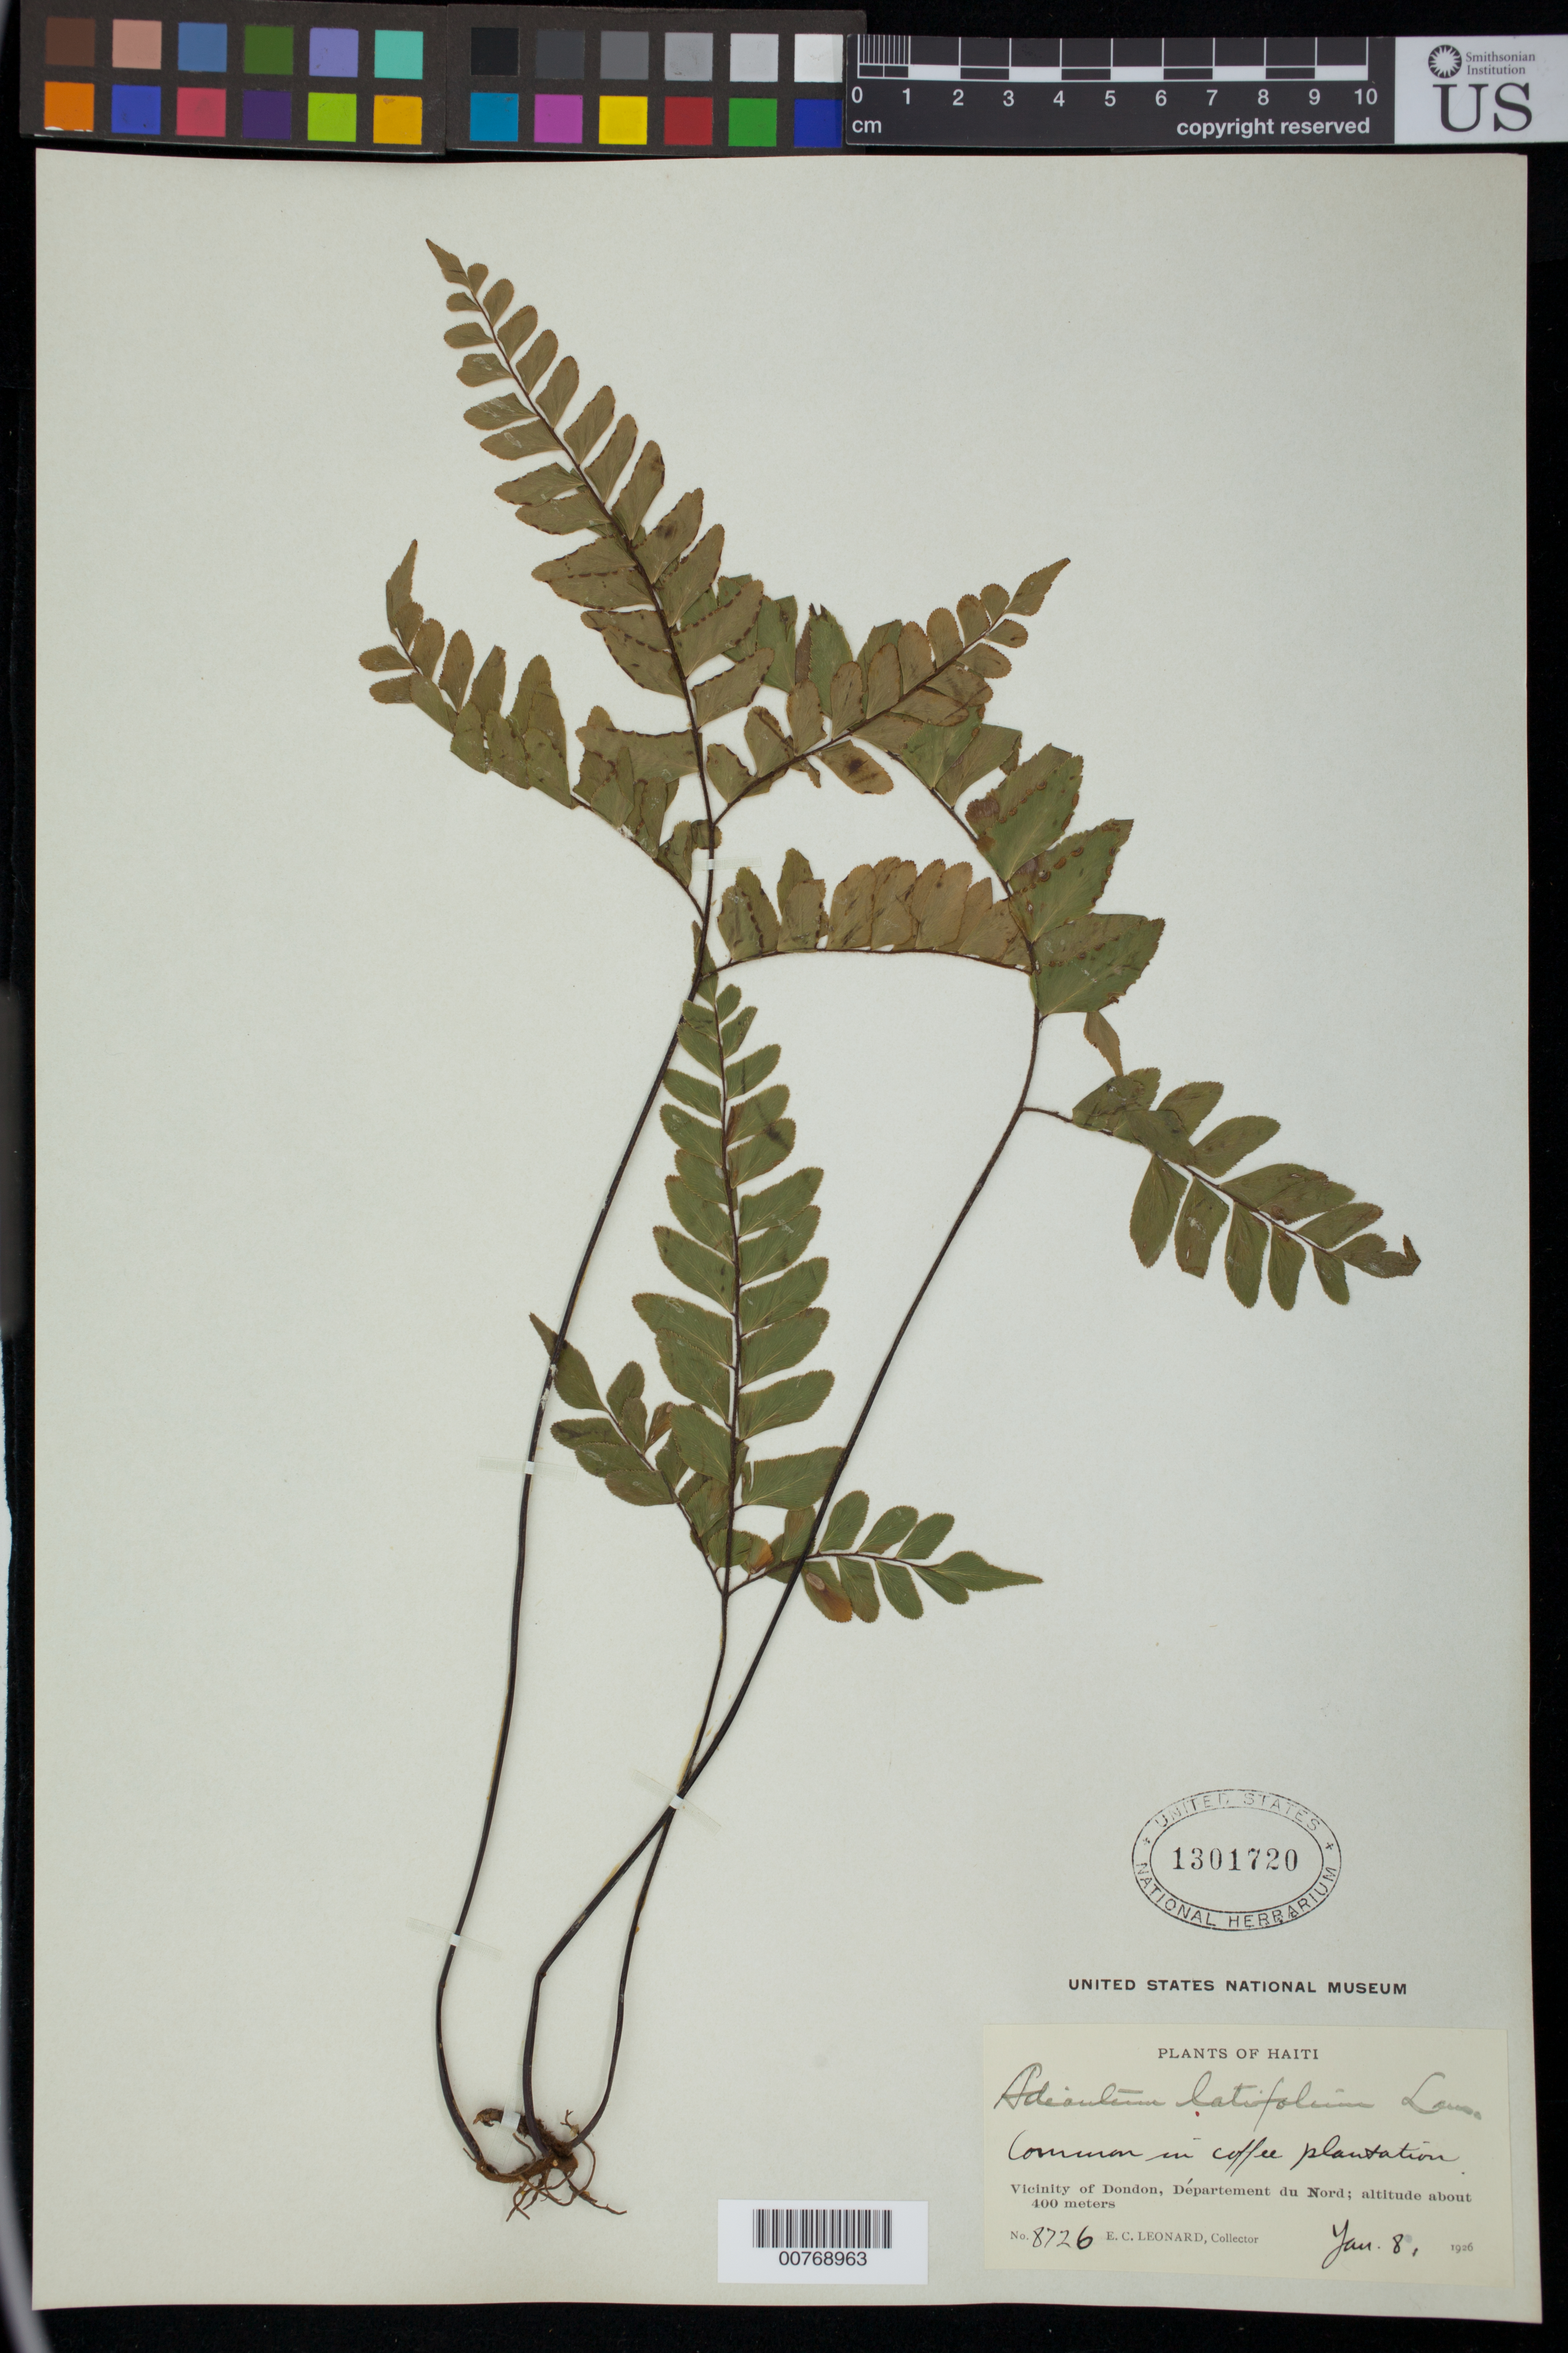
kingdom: Plantae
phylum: Tracheophyta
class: Polypodiopsida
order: Polypodiales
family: Pteridaceae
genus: Adiantum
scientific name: Adiantum latifolium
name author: Lam.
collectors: E. C. Leonard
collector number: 8726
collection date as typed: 08 Jan 1926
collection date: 1926-01-08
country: Haiti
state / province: Nord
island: Hispaniola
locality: Vicinity of Dondon, Departement du Nord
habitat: Common in coffee plantation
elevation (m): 400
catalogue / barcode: US 1301720